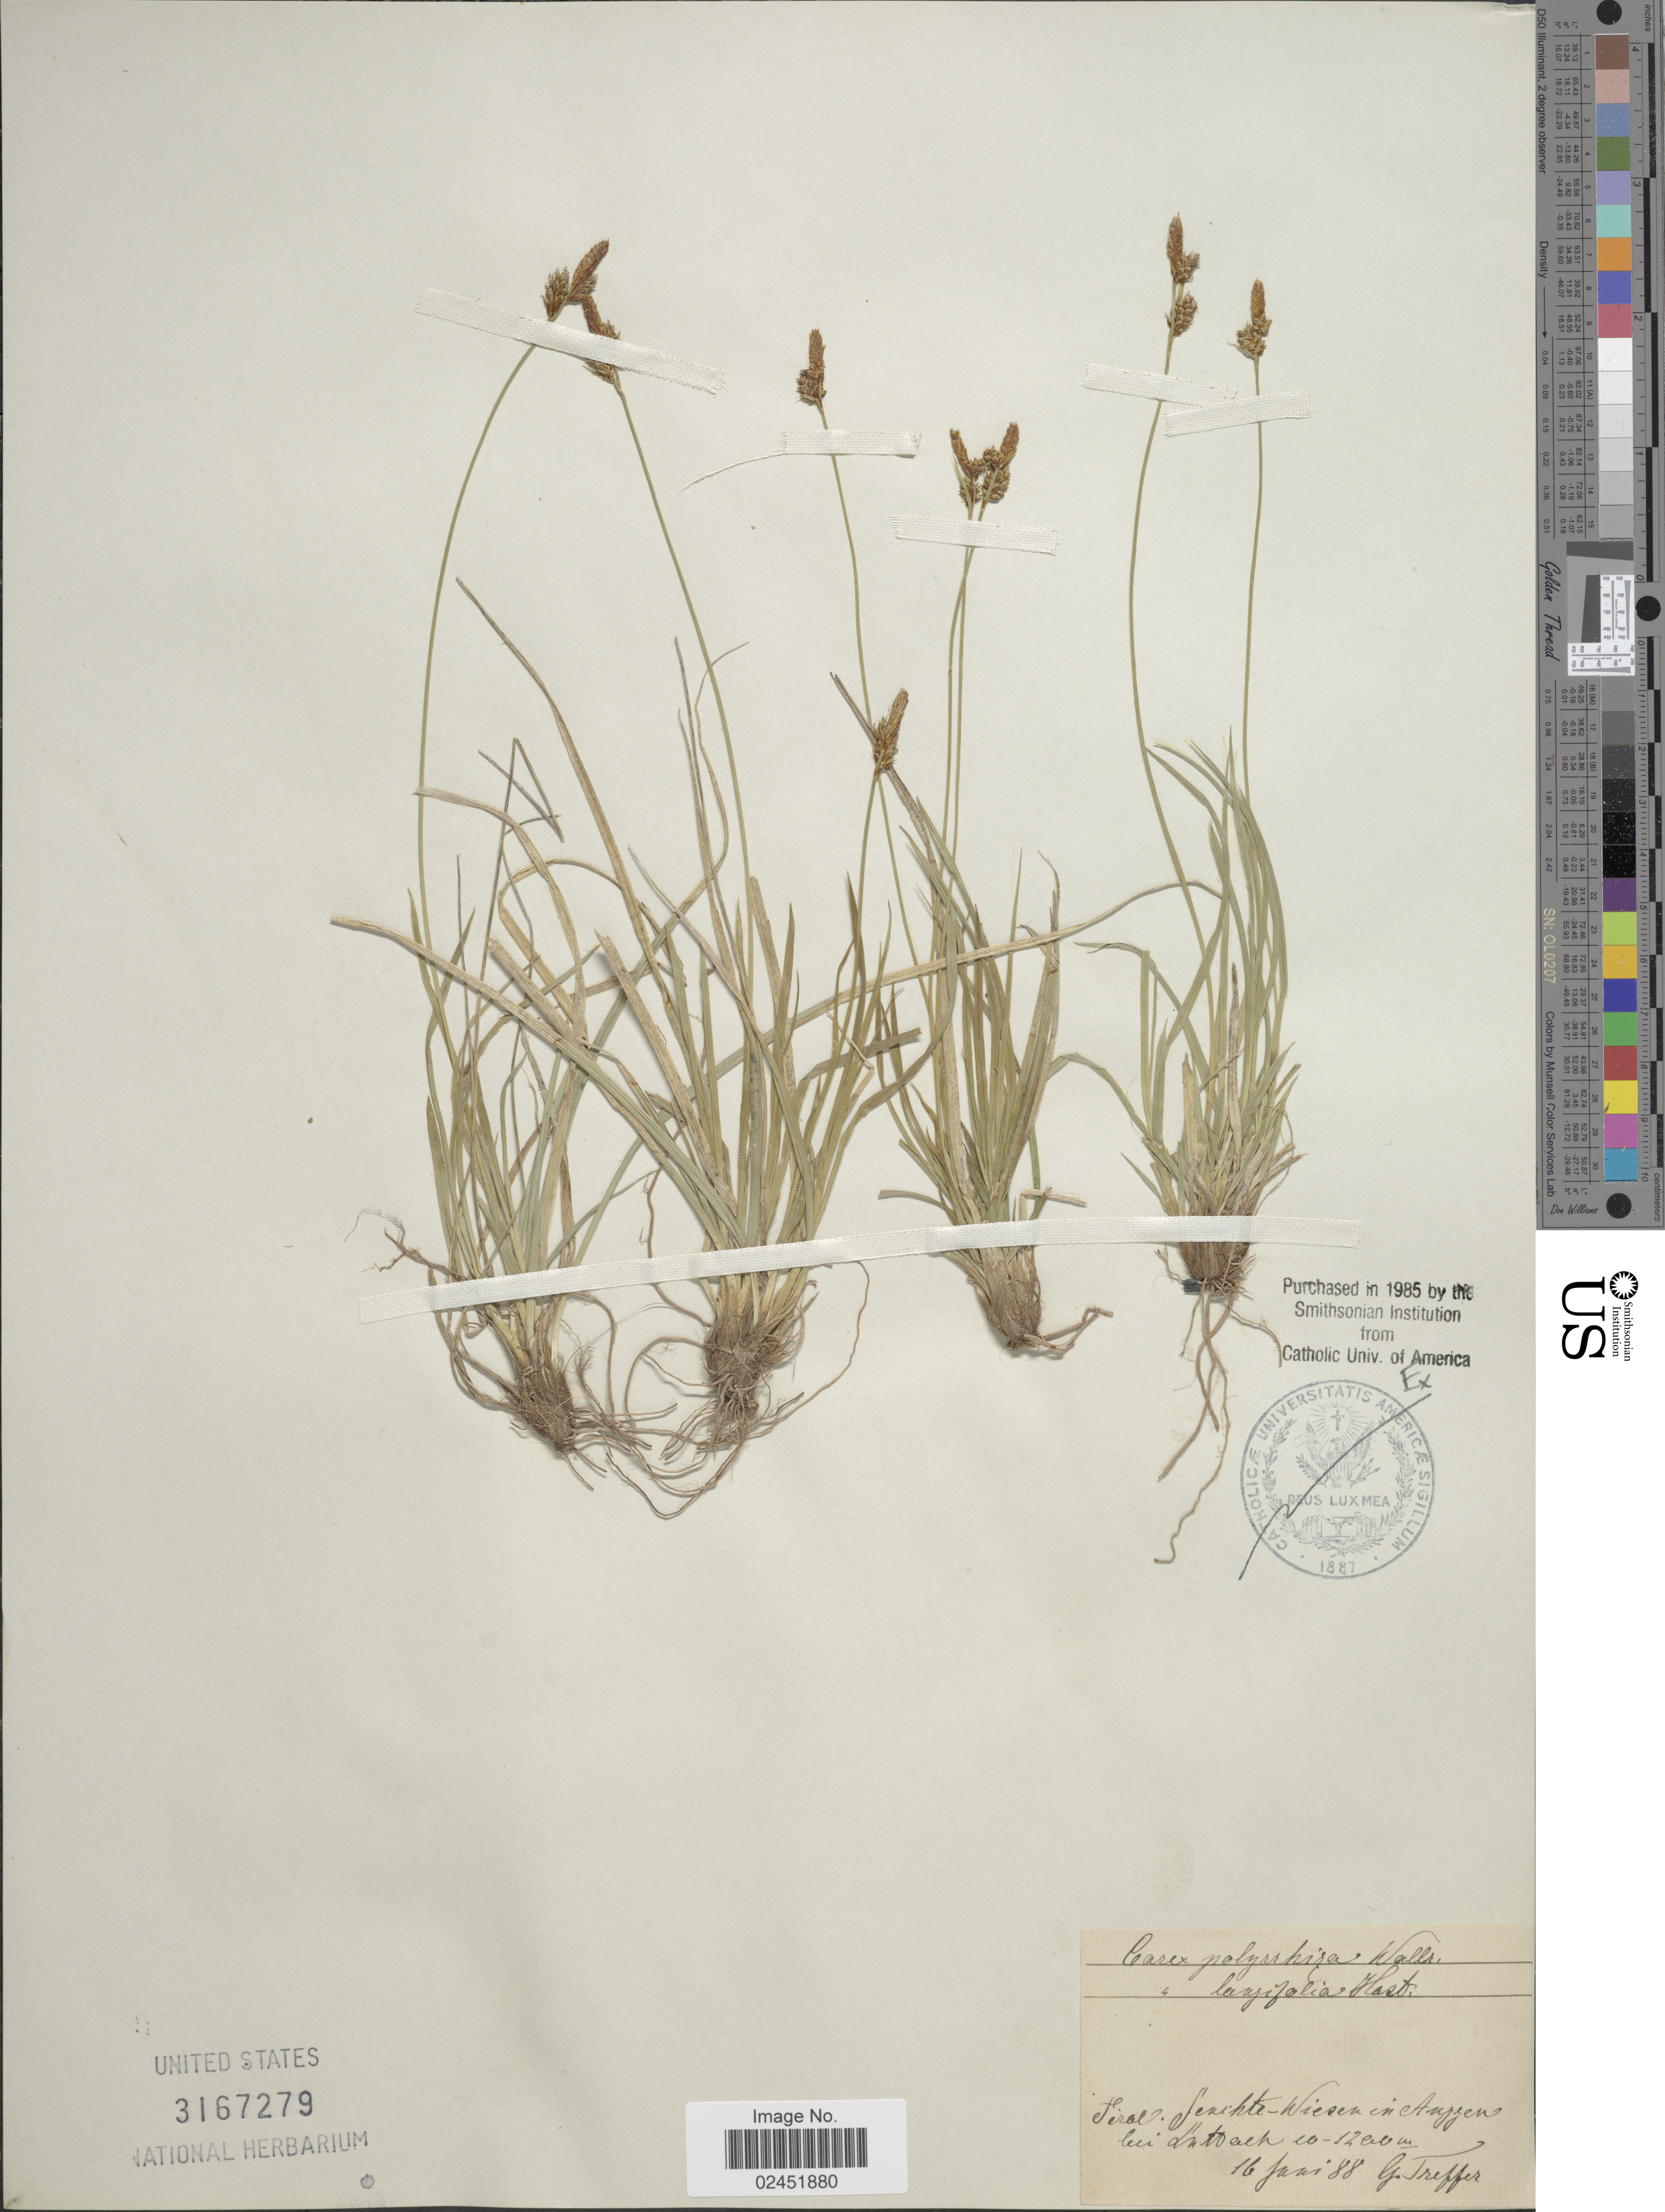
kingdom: Plantae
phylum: Tracheophyta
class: Liliopsida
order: Poales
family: Cyperaceae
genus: Carex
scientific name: Carex umbrosa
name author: Host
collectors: G. Treffer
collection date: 1888-06-16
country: Austria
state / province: Tirol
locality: Tirol: Senchte-Wiesen in Auzzen bei La Bach [interpreted]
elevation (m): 1000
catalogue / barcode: US 3167279